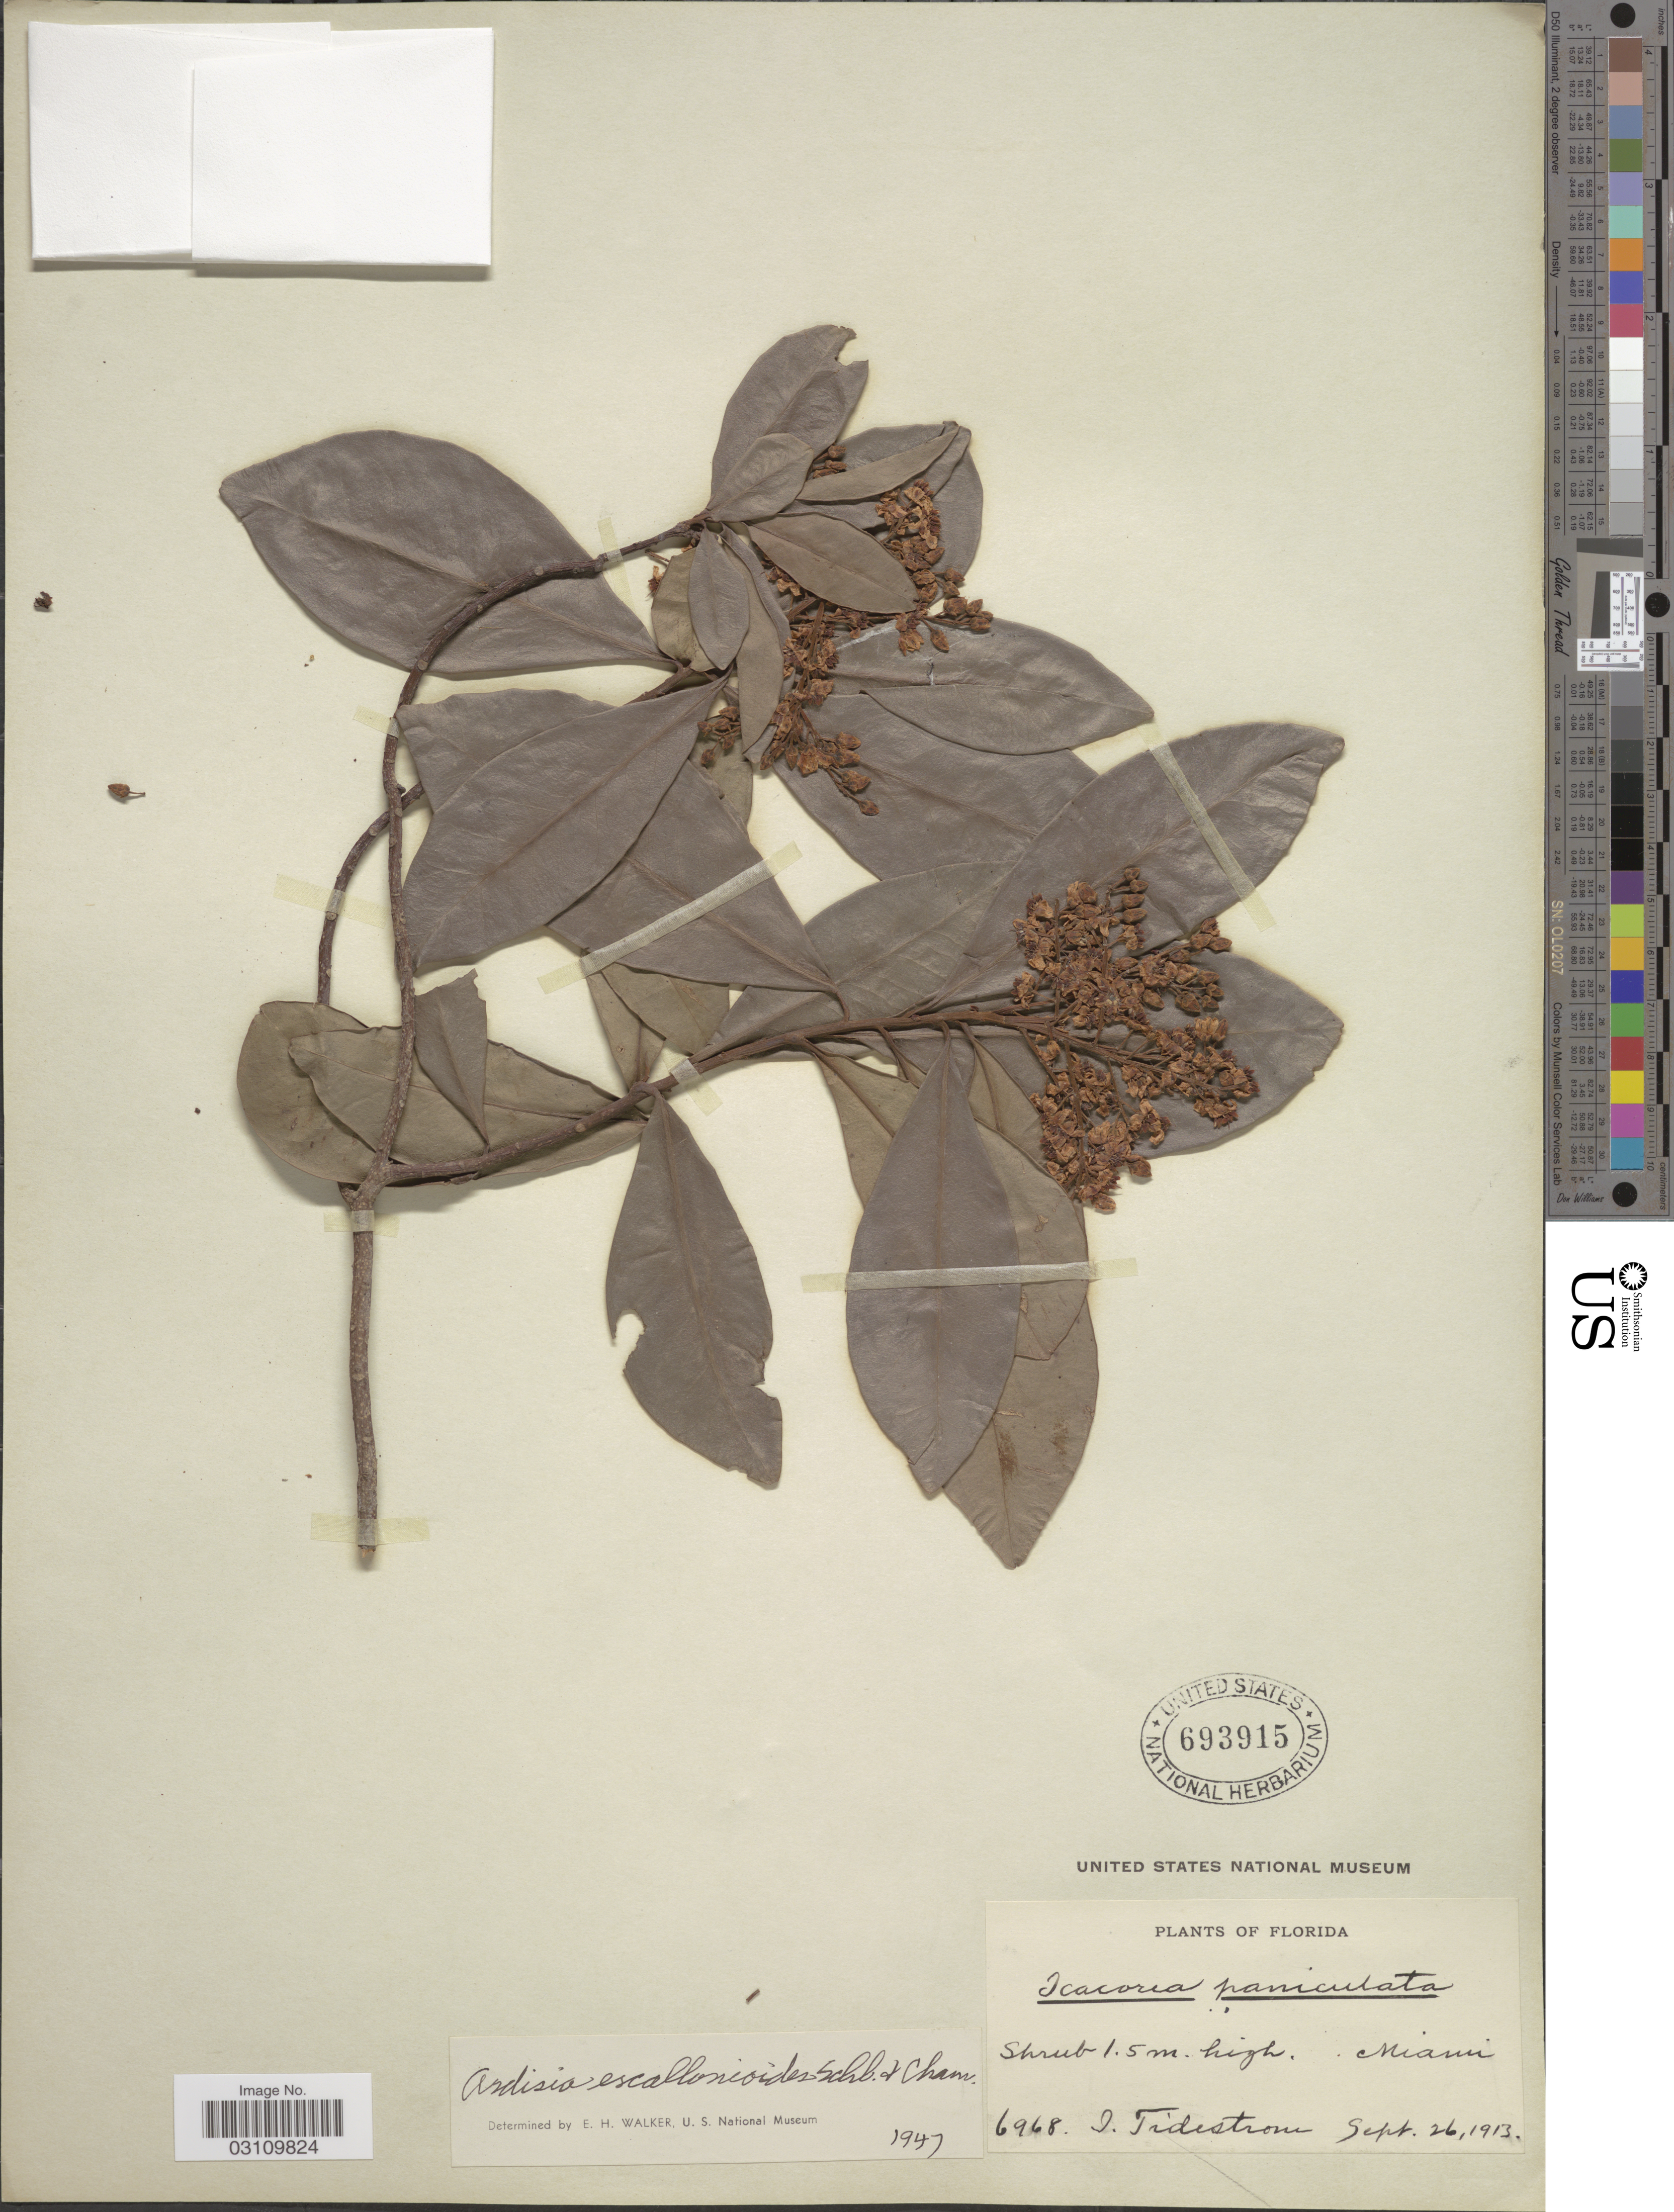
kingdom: Plantae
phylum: Tracheophyta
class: Magnoliopsida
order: Ericales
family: Primulaceae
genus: Ardisia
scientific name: Ardisia escallonioides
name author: Schltdl. & Cham.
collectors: I. F. Tidestrom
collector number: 6968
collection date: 1913-09-26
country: United States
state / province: Florida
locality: Miami.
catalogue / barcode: US 693915